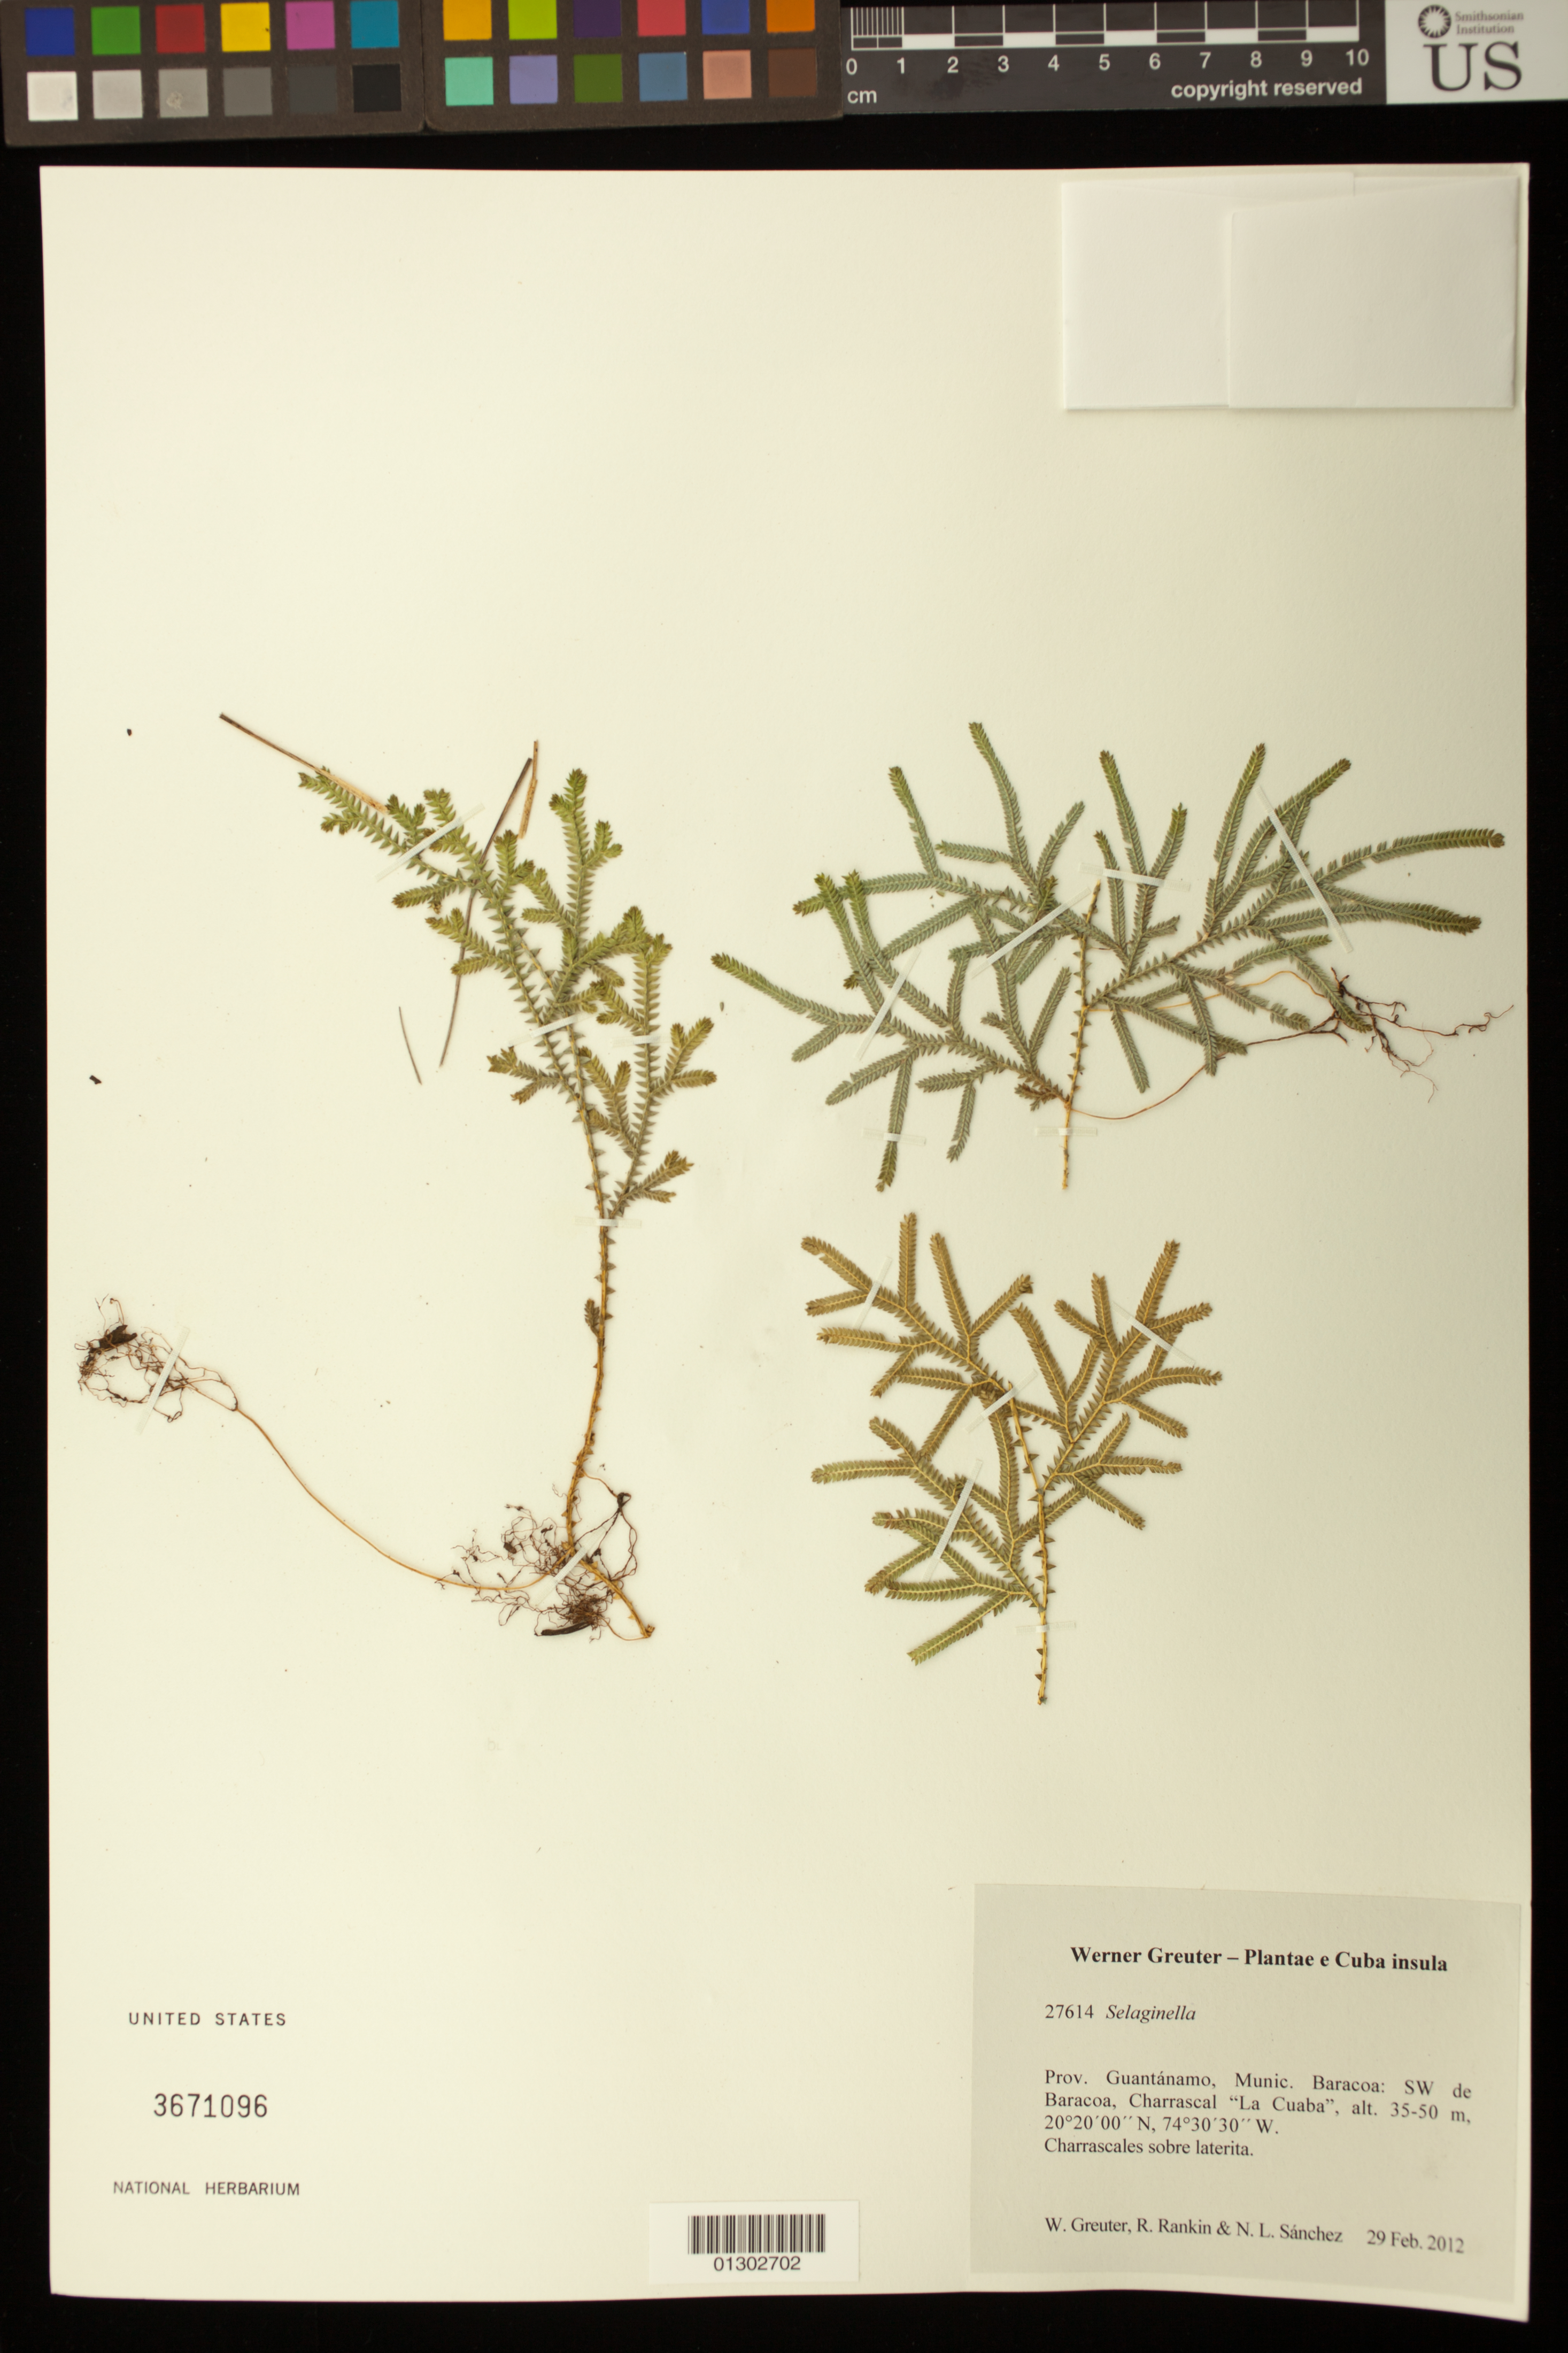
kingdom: Plantae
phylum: Tracheophyta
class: Lycopodiopsida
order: Selaginellales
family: Selaginellaceae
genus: Selaginella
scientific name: Selaginella plumosa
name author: (L.) C. Presl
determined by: Valdespino, I. A., (PMA), Universidad de Panama (PANAMA)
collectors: W. R. Greuter, R. Rankin Rodriguez & N. Sanchez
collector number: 27614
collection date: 2012-02-29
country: Cuba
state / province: Guantanamo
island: Cuba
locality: Munic. Baracoa; SW de Baracoa, Charrascal "La Cuaba".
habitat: Charrascales sobre laterita.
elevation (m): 35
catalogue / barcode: US 3671096